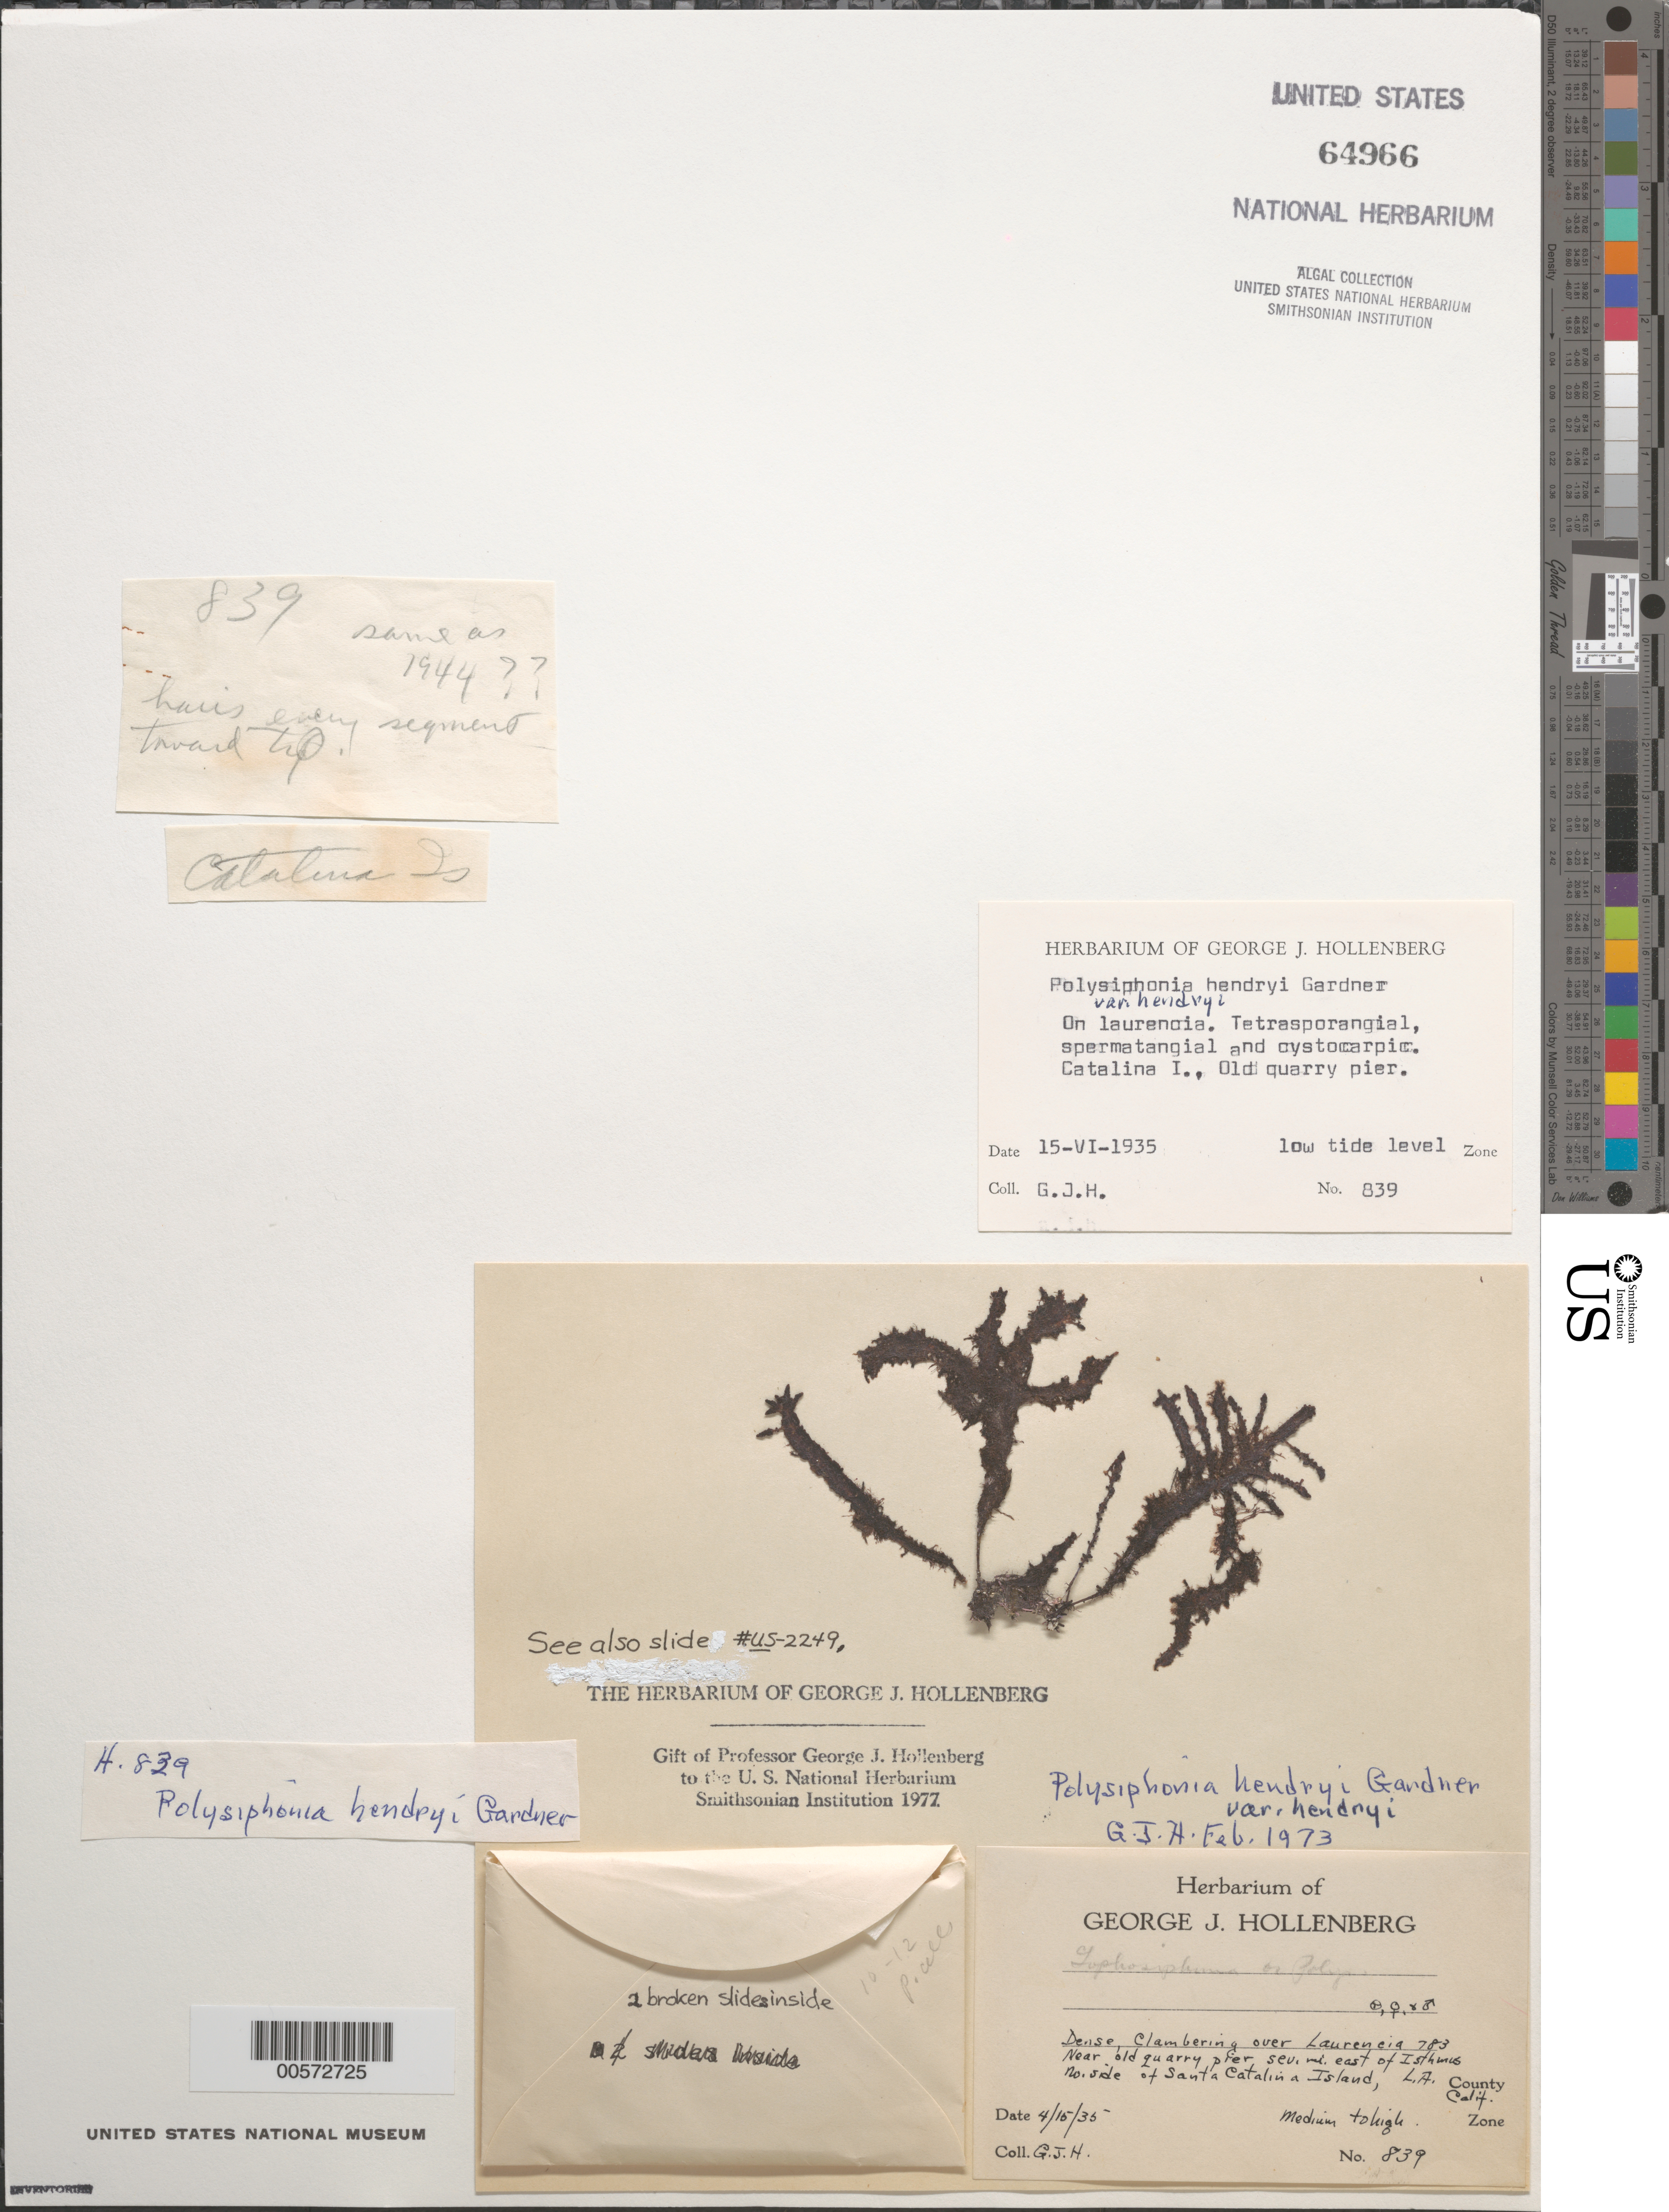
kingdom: Plantae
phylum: Rhodophyta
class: Florideophyceae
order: Ceramiales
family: Rhodomelaceae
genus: Vertebrata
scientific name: Vertebrata hendryi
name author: (N.L. Gardner) Savoie & G.W. Saunders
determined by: Algae name updating Project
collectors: G. Hollenberg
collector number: GJH 839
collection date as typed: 15 Apr 1935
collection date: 1935-04-15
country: United States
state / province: California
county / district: Los Angeles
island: Santa Catalina Island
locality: East of Isthmus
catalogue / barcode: US 64966